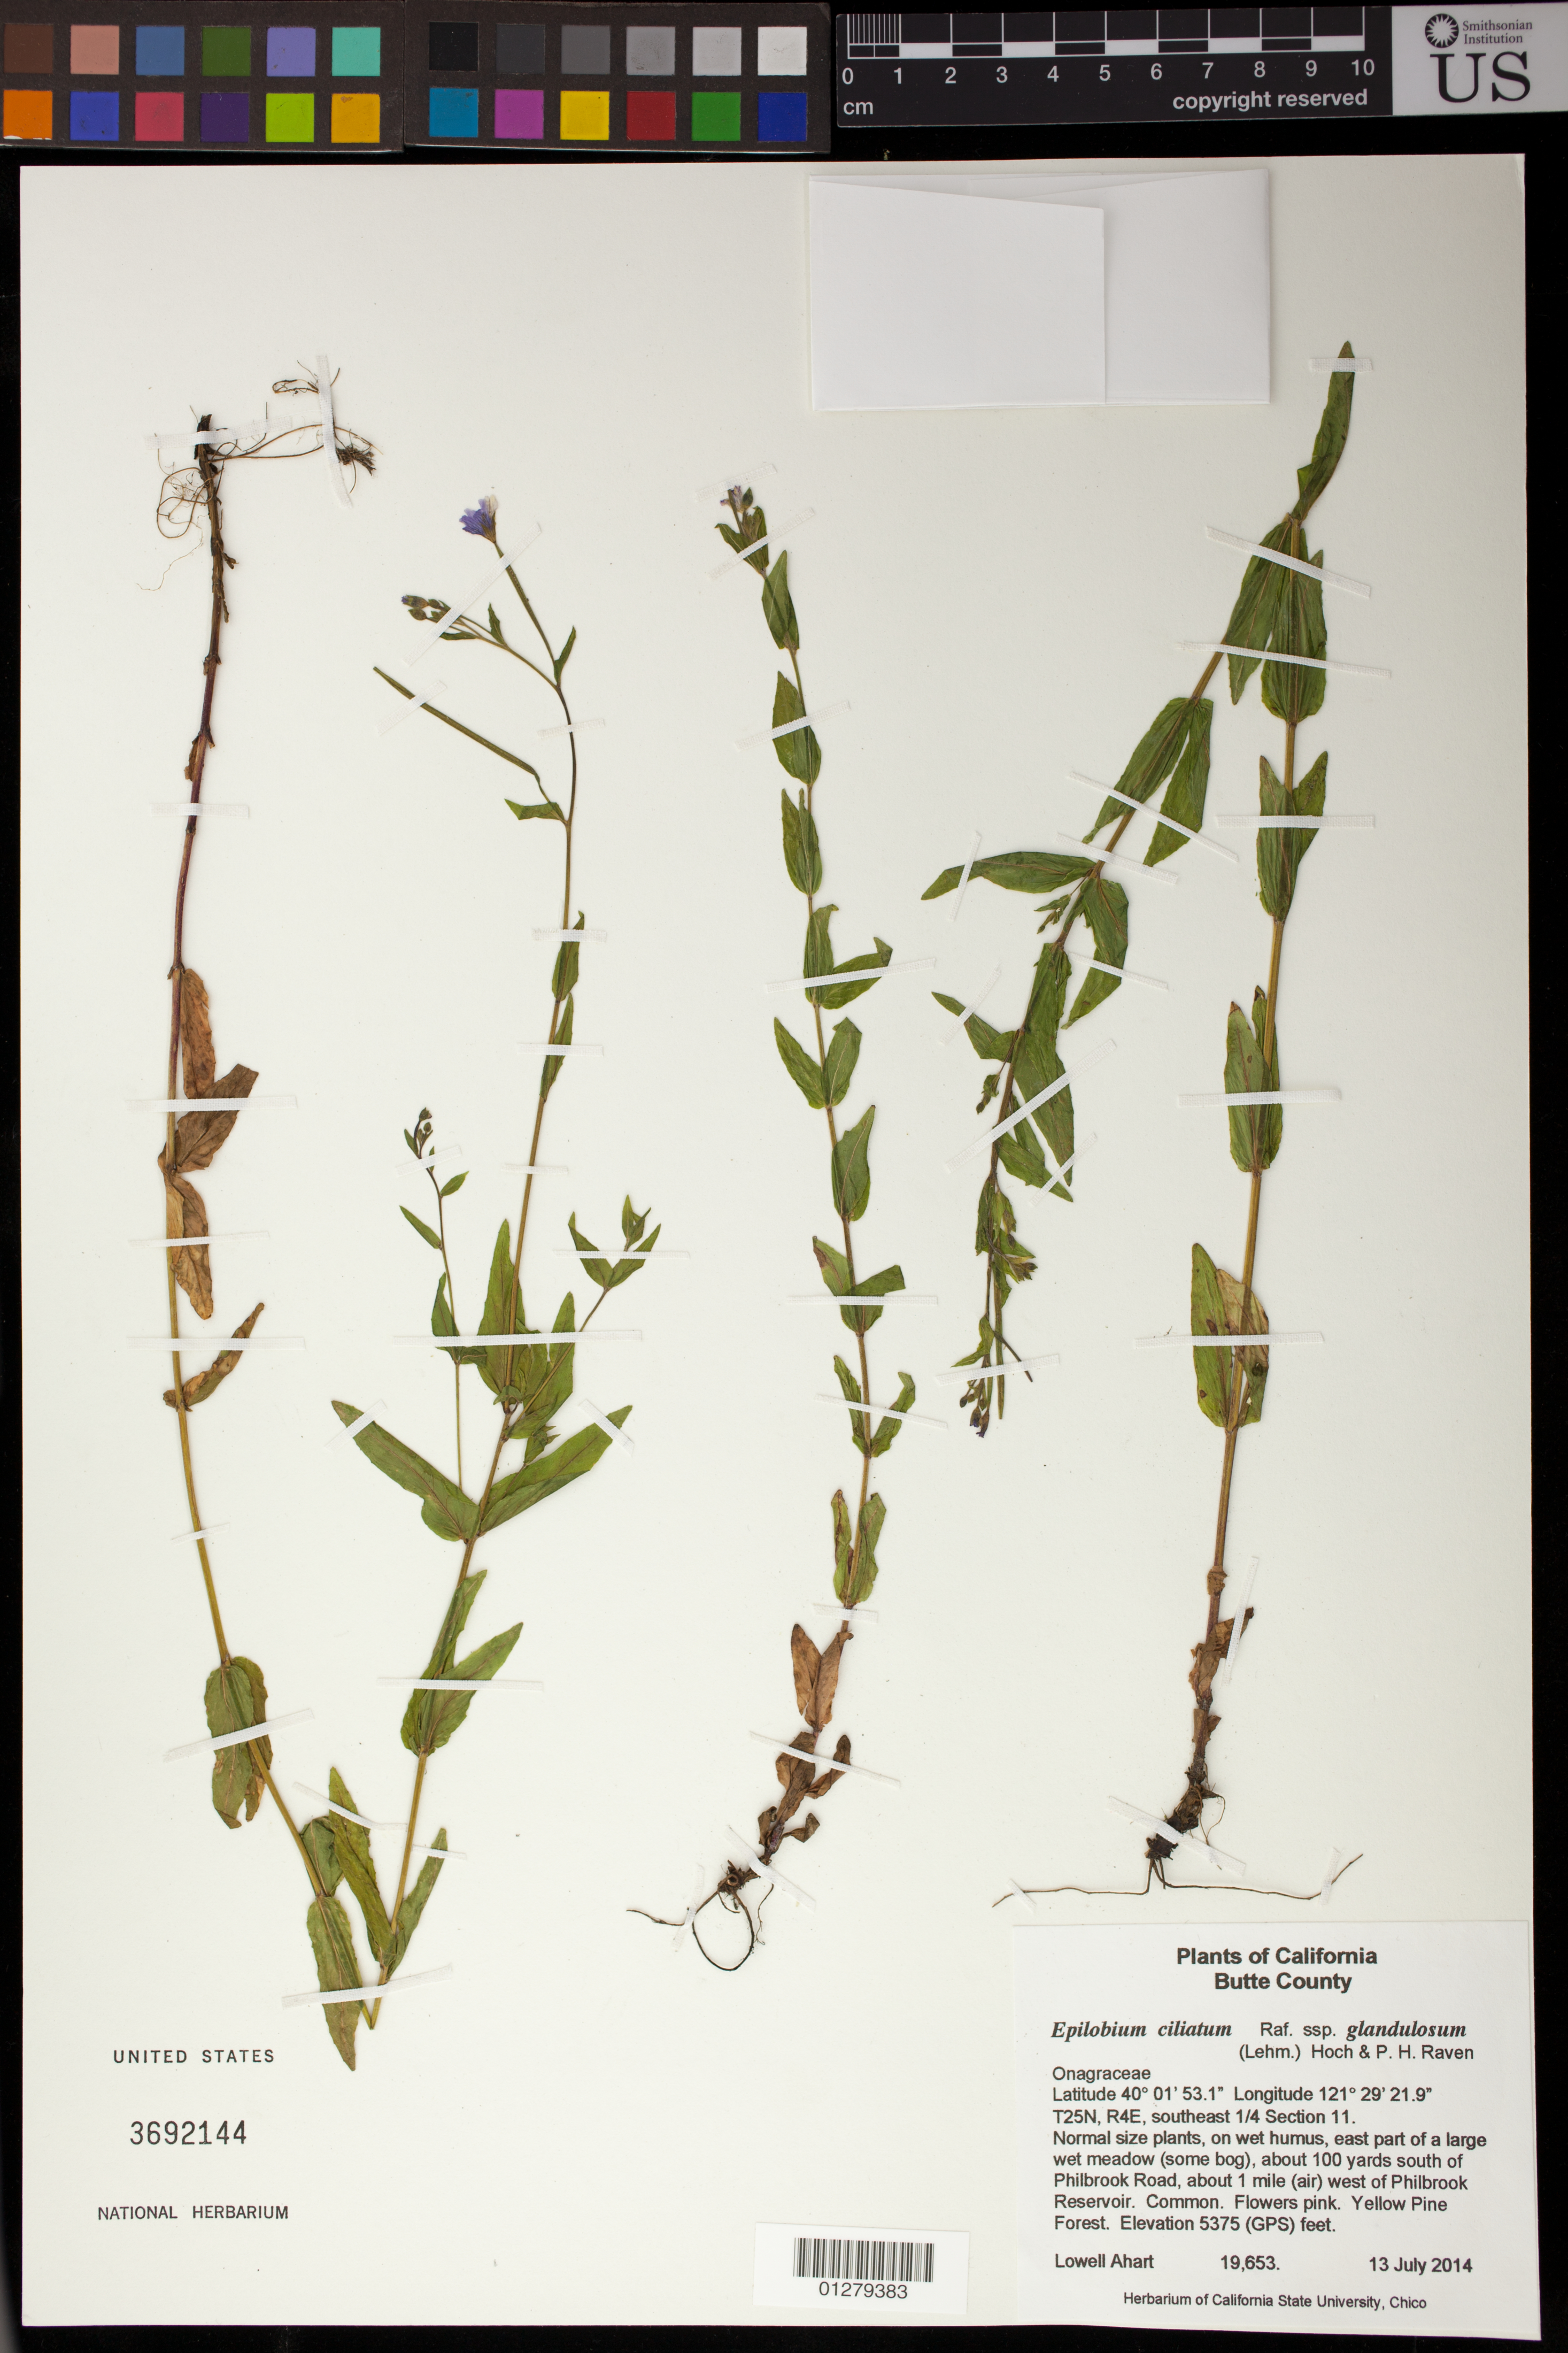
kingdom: Plantae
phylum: Tracheophyta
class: Magnoliopsida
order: Myrtales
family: Onagraceae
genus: Epilobium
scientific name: Epilobium ciliatum subsp. glandulosum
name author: (Lehm.) Hoch & P.H. Raven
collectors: L. Ahart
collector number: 19653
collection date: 2014-07-07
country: United States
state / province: California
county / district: Butte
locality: East part of large wet meadow, about 100 yards south of Philbrook Road, about 1 mile (air) west of Philbrook Reservoir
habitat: Yellow Pine Forest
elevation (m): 1638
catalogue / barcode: US 3692144